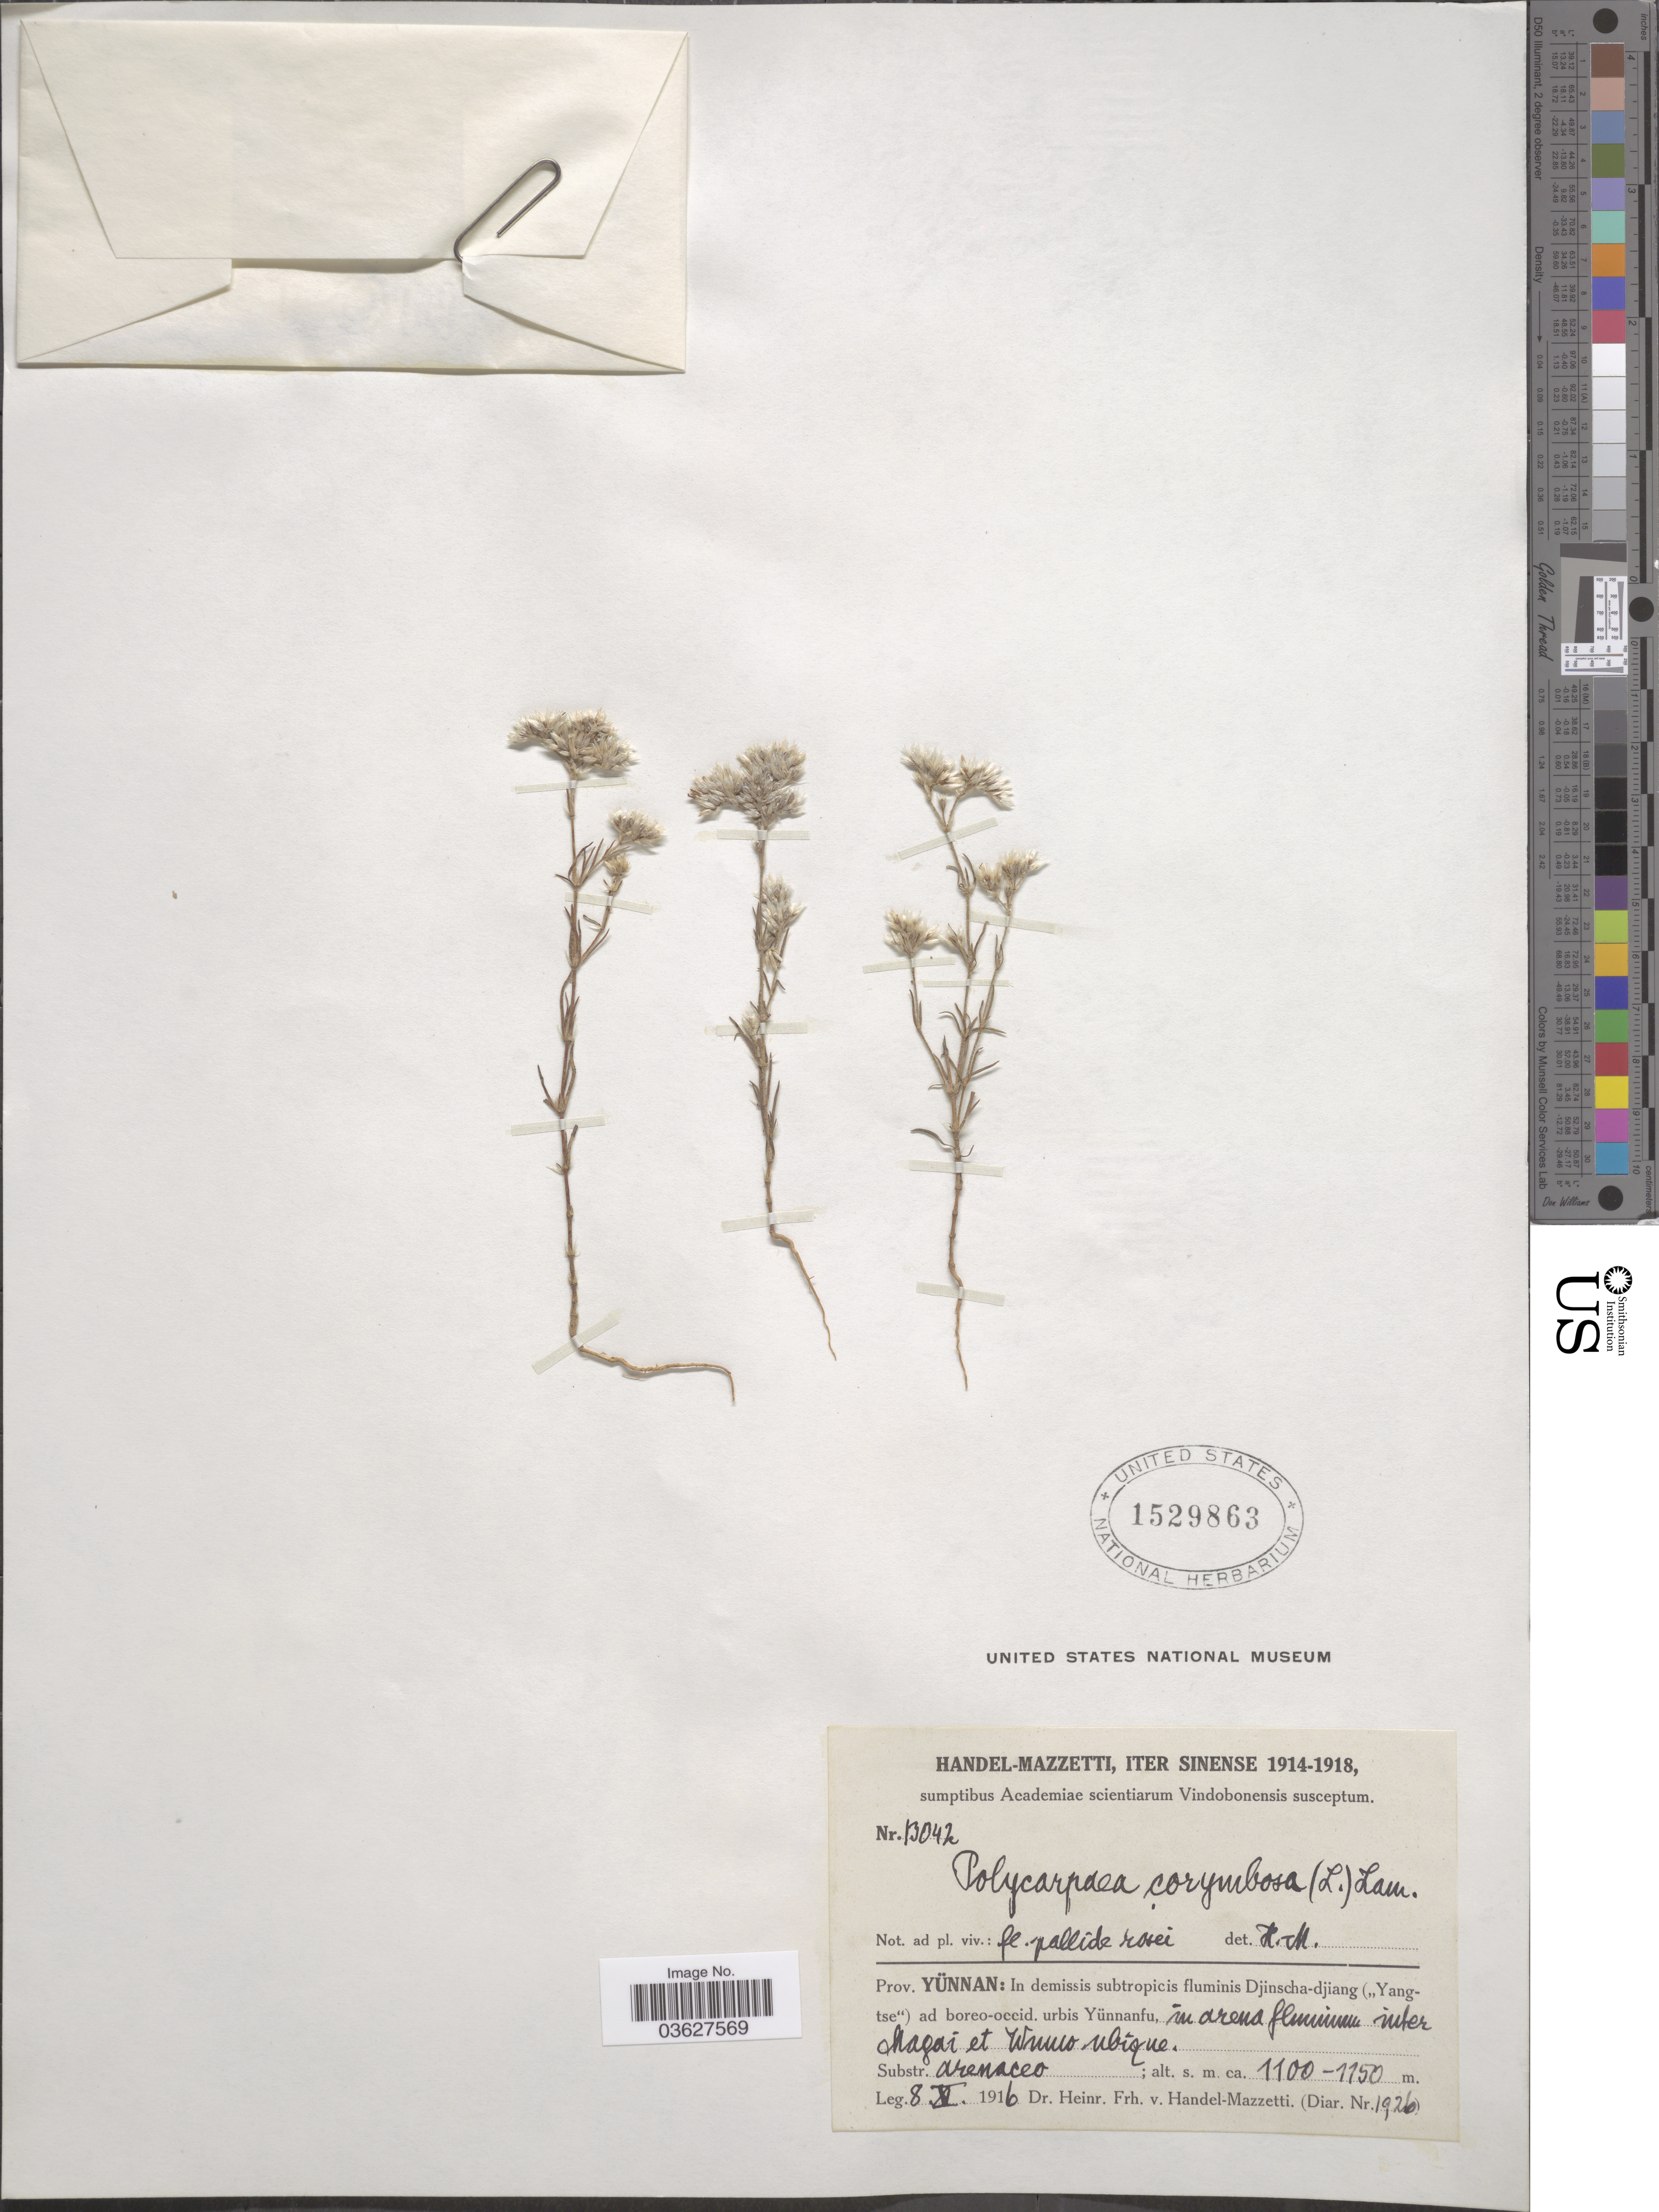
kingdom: Plantae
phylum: Tracheophyta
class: Magnoliopsida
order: Caryophyllales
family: Caryophyllaceae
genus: Polycarpaea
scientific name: Polycarpaea corymbosa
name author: (L.) Lam.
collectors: H. Handel-Mazzetti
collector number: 13042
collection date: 1916-11-08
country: China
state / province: Yunnan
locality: In demissis subtropicis fluminis Djinscha-djiang ("Yangtse") ad boreo-occid. urbis Yünnanfu, in arena fluminum inter Magai et Wunio [interpreted] ubique. Substr. arenaceo.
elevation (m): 1100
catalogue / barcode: US 1529863